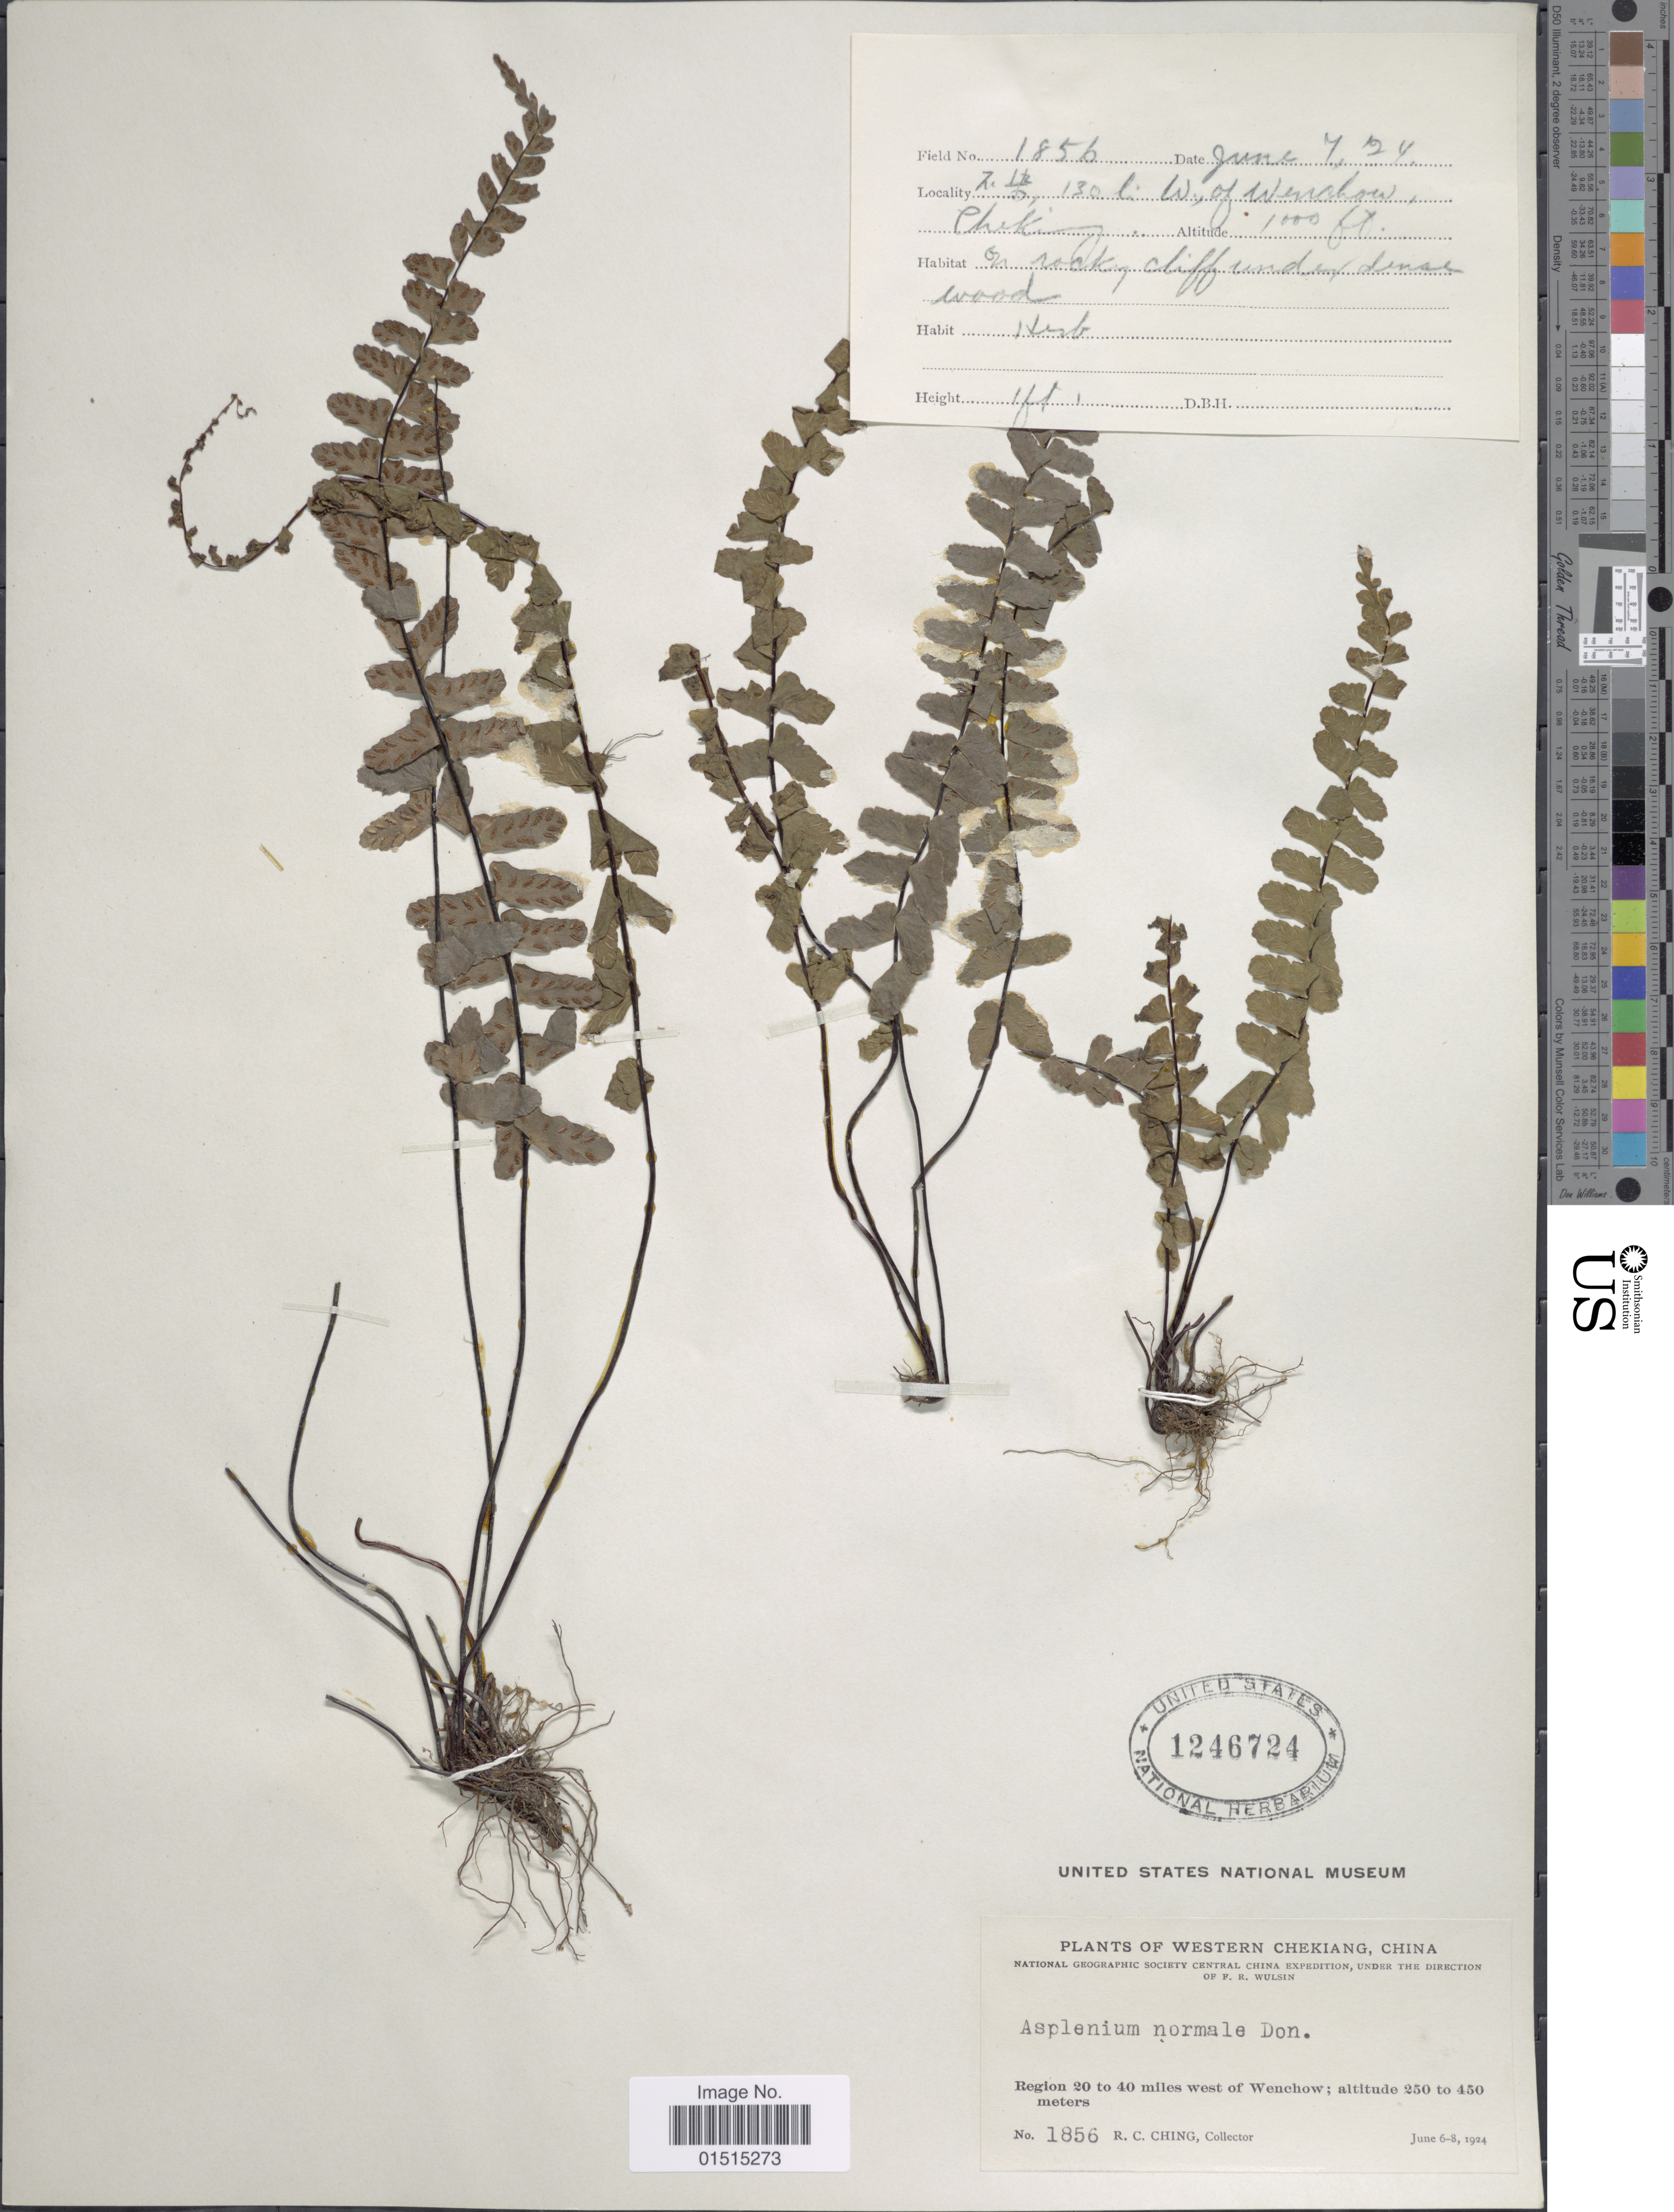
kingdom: Plantae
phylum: Tracheophyta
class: Polypodiopsida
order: Polypodiales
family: Aspleniaceae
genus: Asplenium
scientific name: Asplenium normale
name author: D. Don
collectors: R. C. Ching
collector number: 1856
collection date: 1924-06-06/1924-06-08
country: China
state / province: Zhejiang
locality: Western Chekiang, Region 20 to 40 miles west of Wenchow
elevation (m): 250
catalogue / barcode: US 1246724